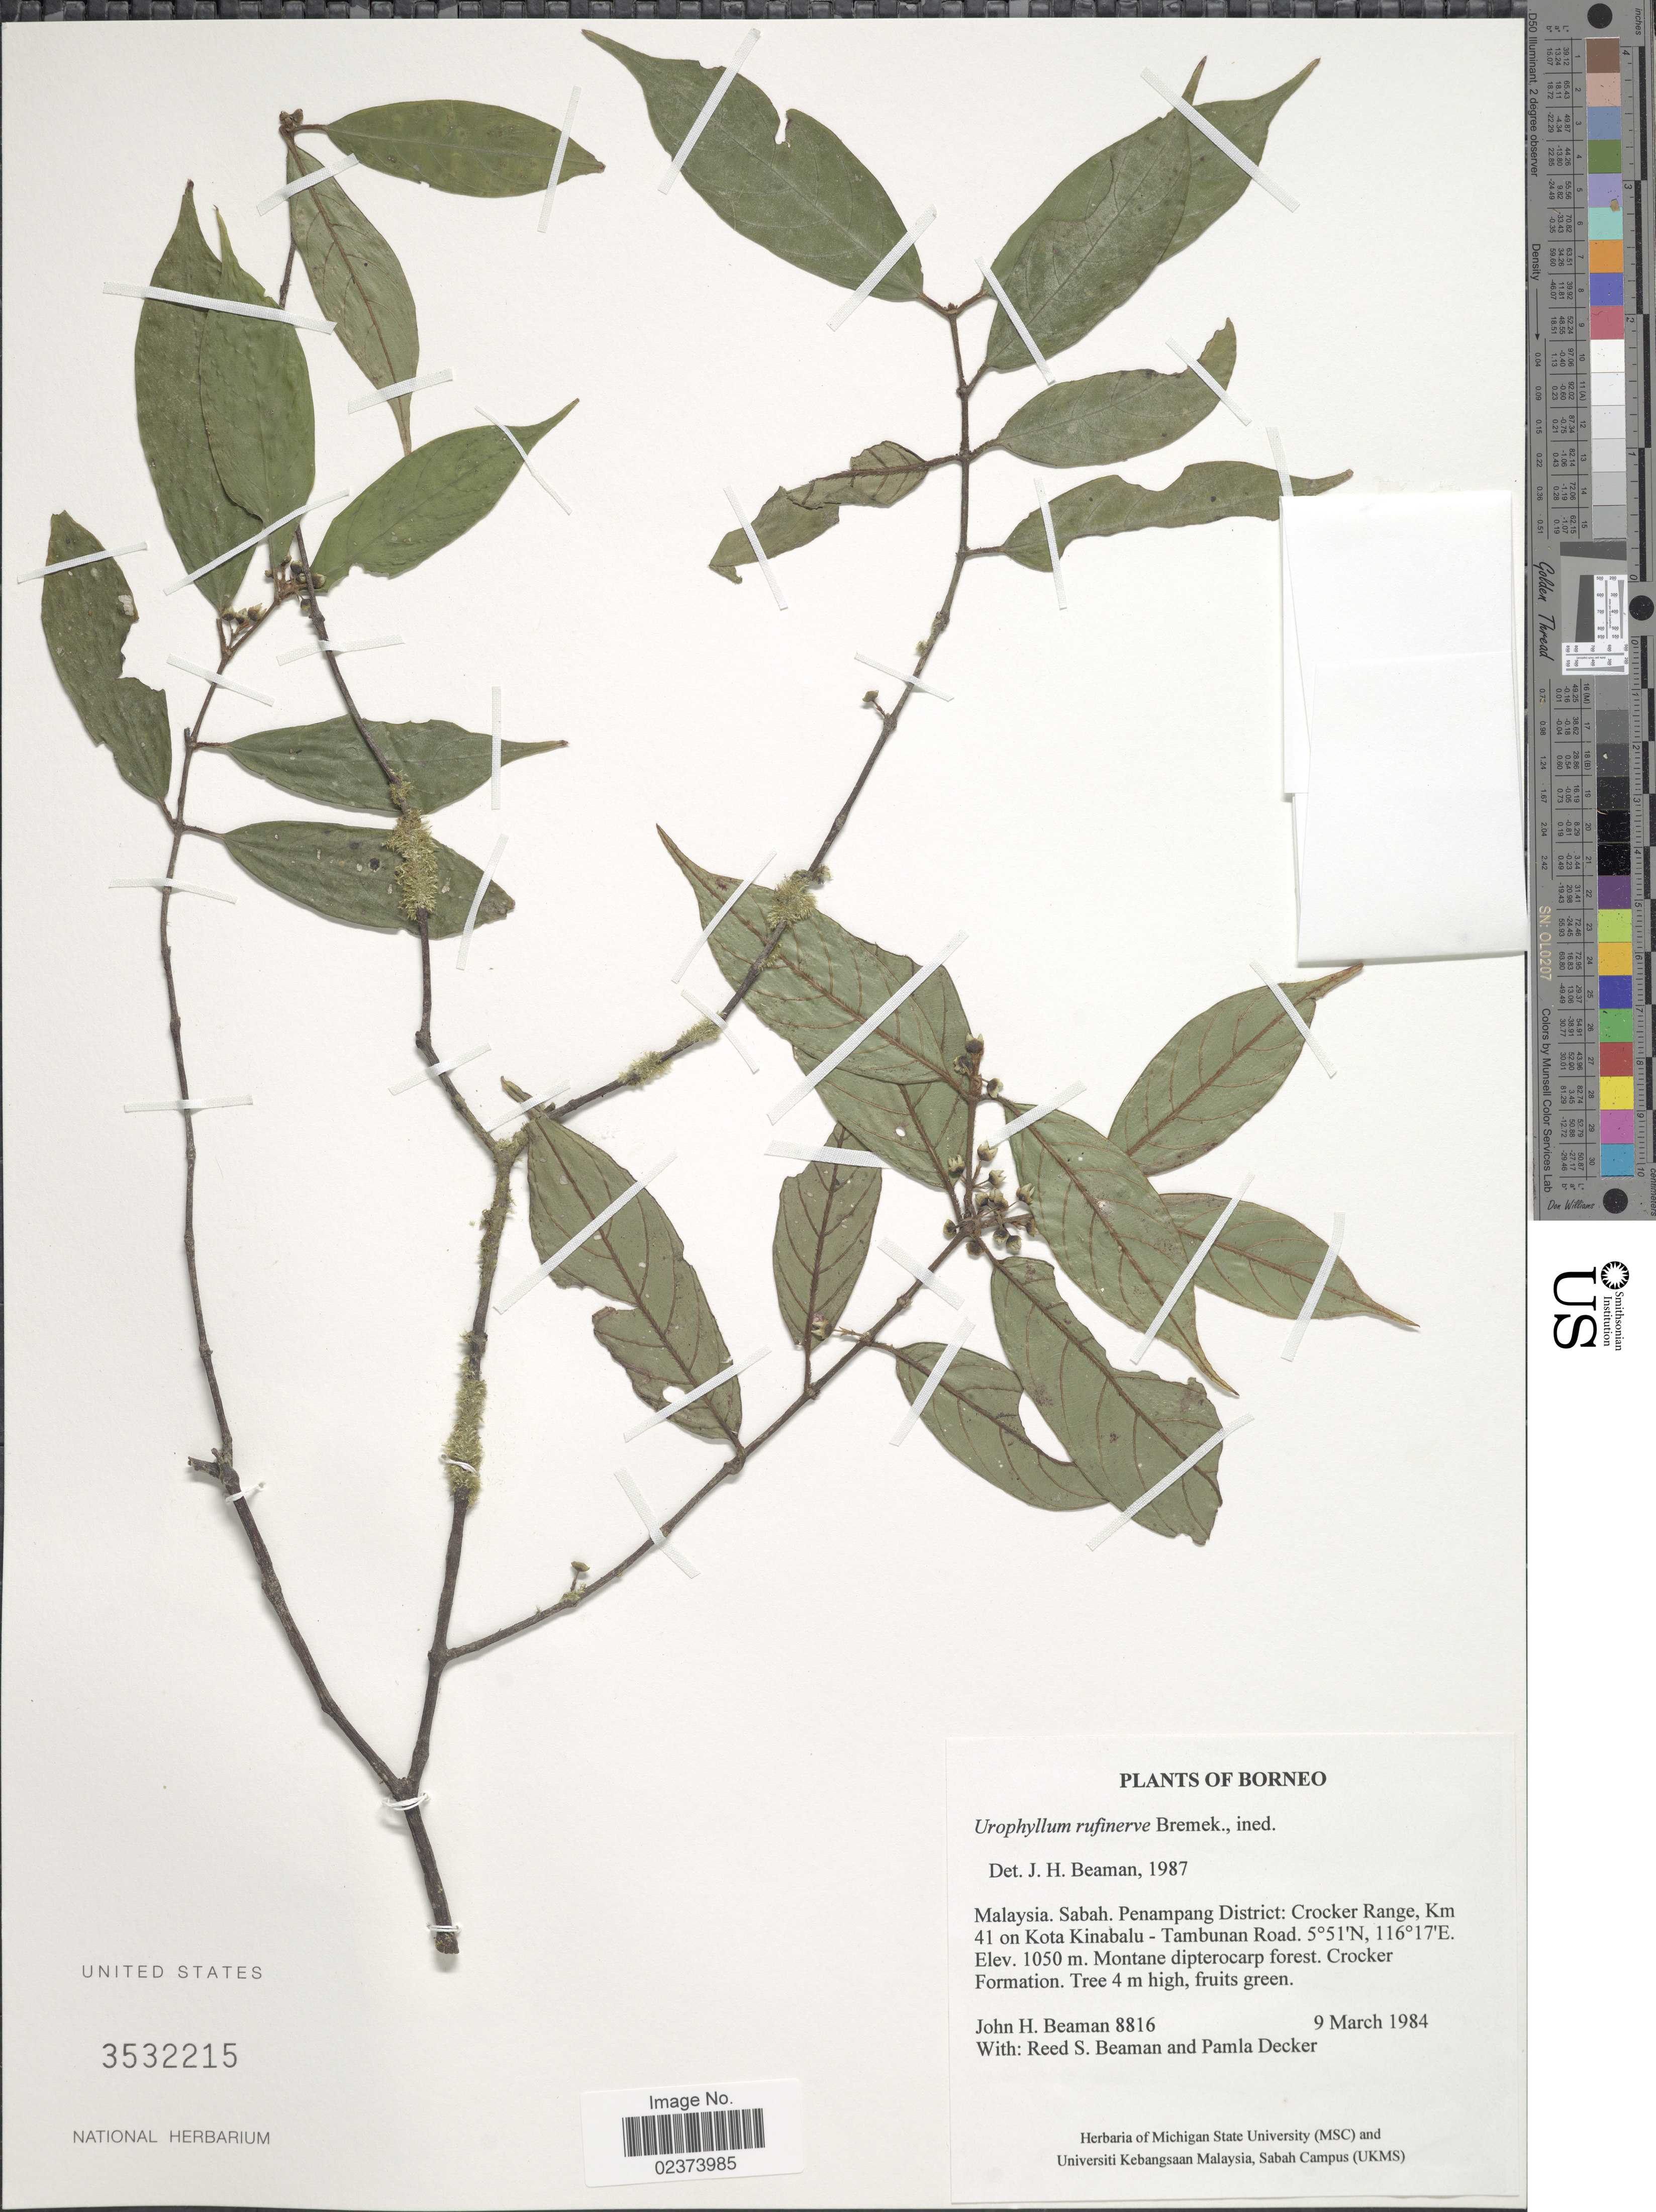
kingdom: Plantae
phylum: Tracheophyta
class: Magnoliopsida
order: Gentianales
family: Rubiaceae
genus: Urophyllum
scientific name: Urophyllum rufinerve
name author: Bremek.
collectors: J. H. Beaman, R. S. Beaman & P. Decker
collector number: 8816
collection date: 1984-03-09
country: Malaysia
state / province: Sabah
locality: Borneo. Penampang District: Crocker Range, Km 41 on Kota Kinabalu - Tambunan Road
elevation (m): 1050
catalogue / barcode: US 3532215